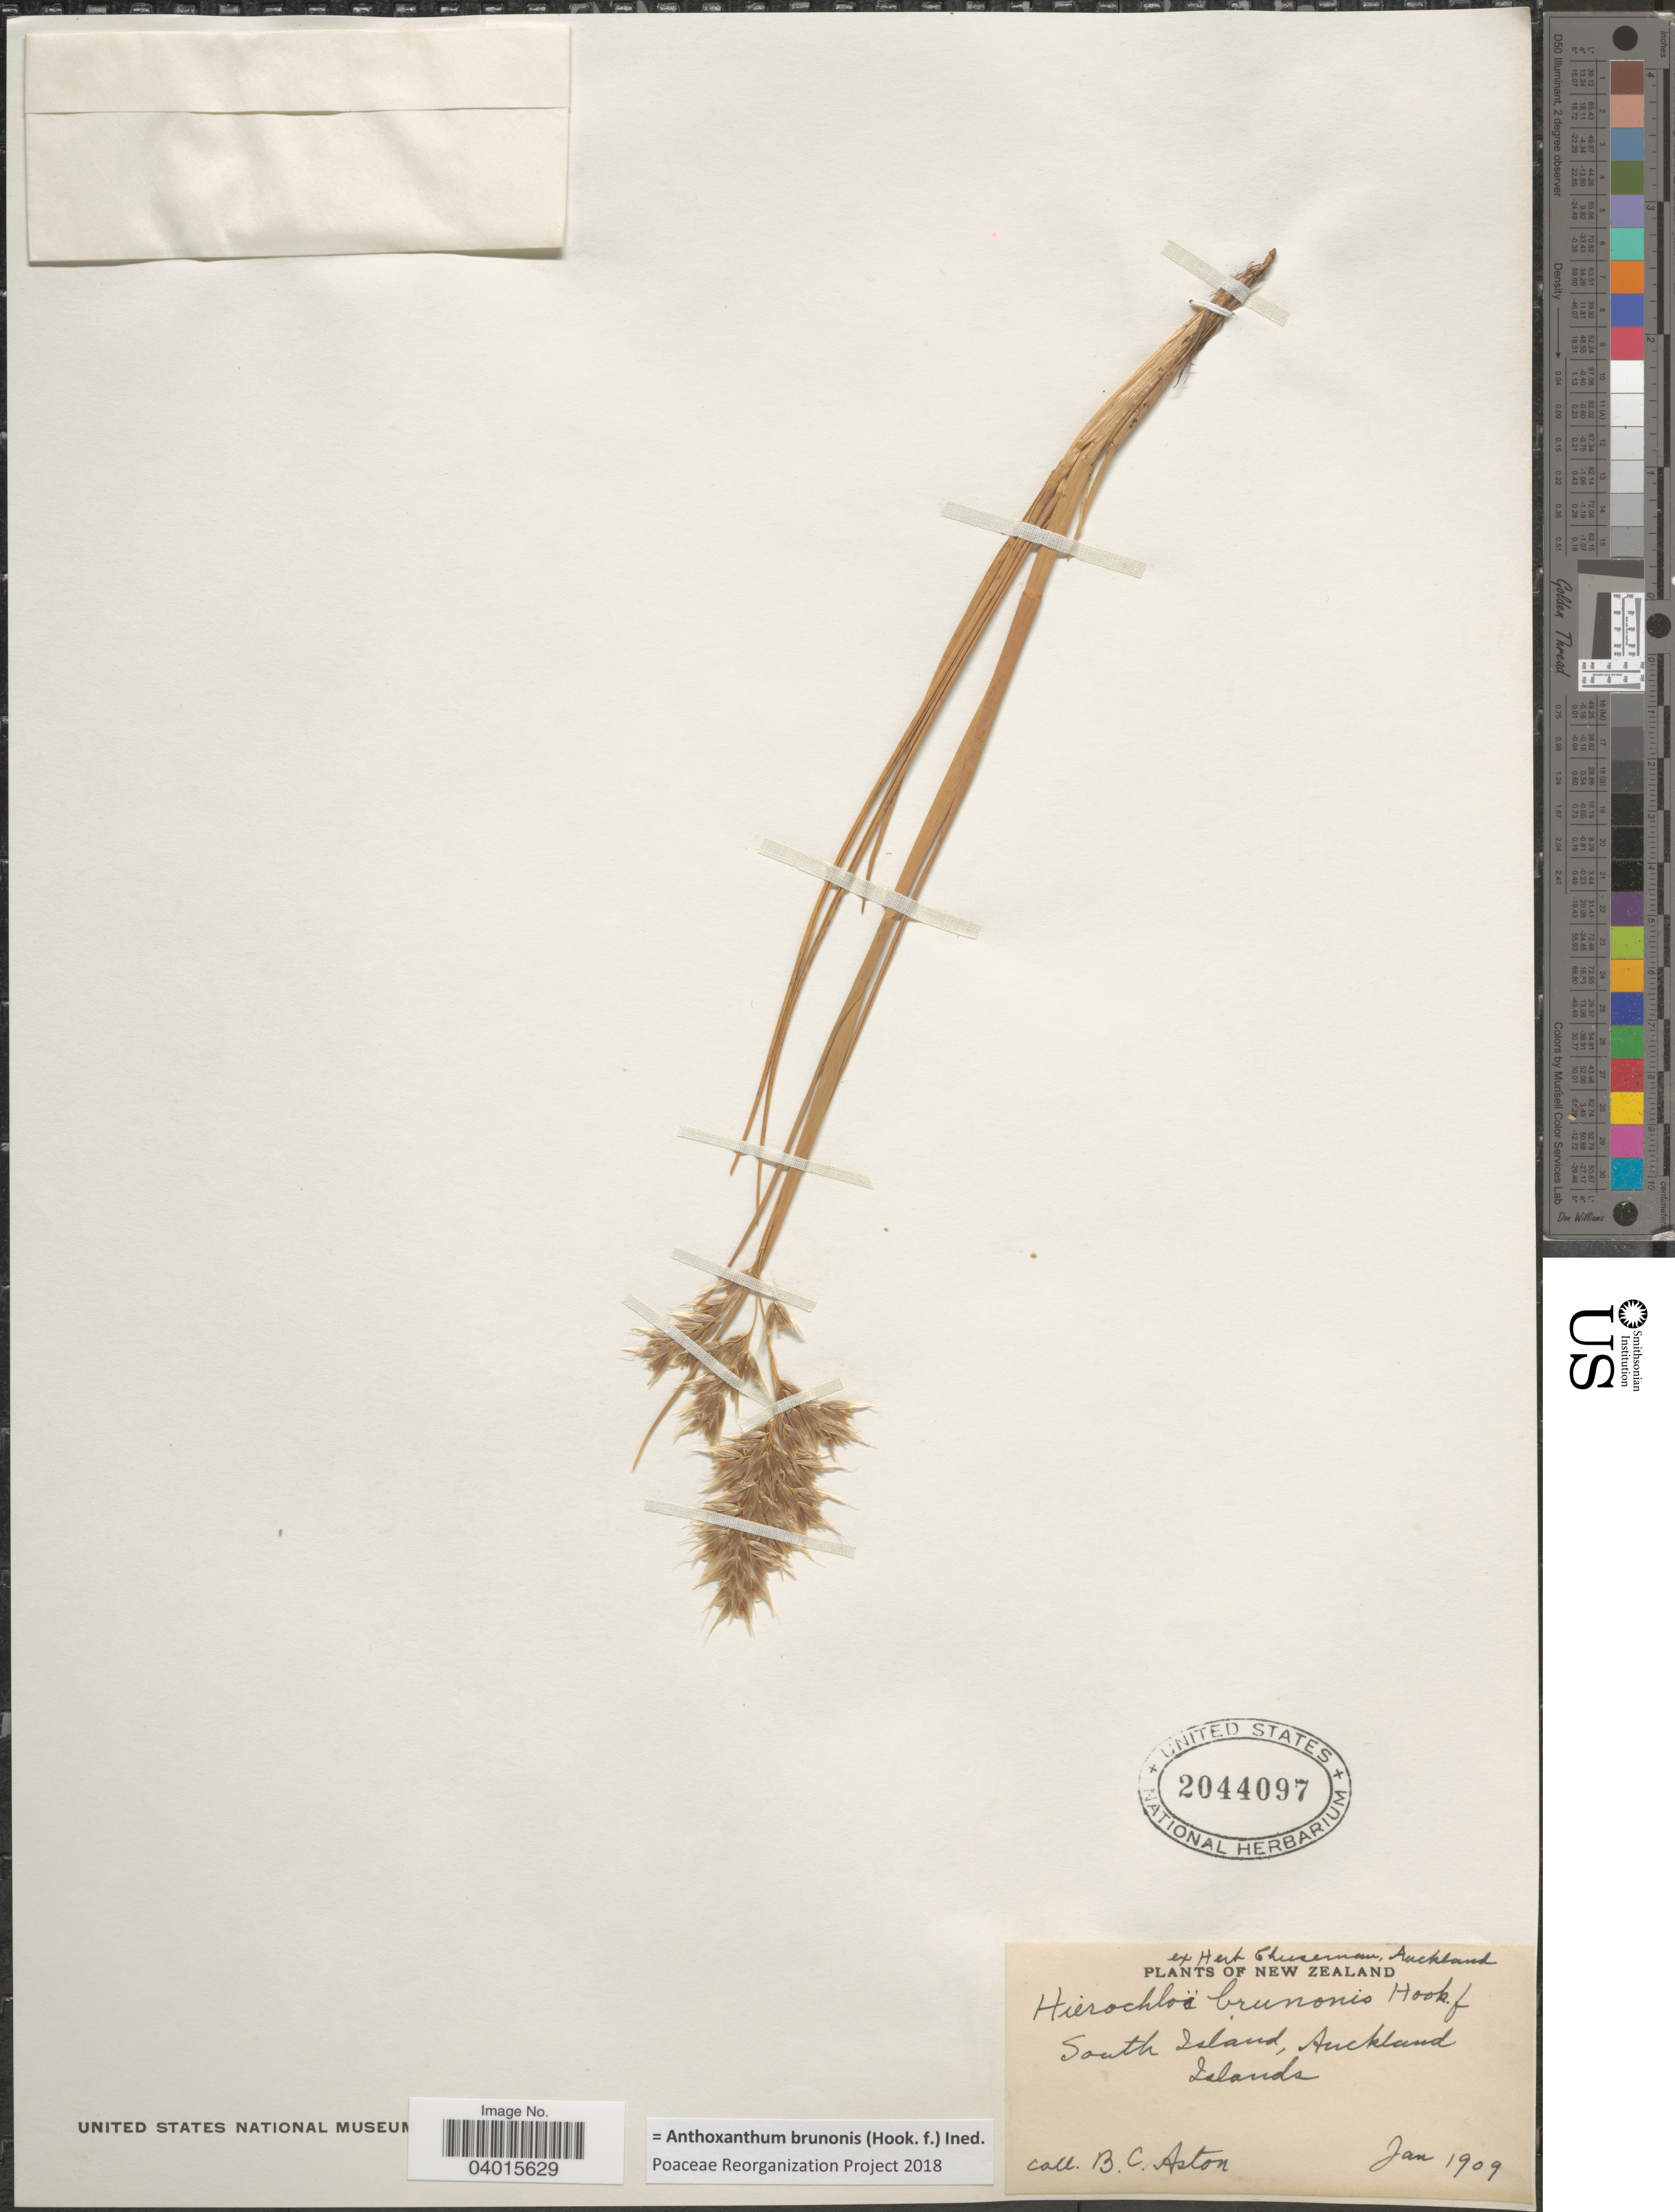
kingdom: Plantae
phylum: Tracheophyta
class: Liliopsida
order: Poales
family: Poaceae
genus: Anthoxanthum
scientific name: Anthoxanthum brunonis (Hook. f.) ined.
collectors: B. Aston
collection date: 1909-01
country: New Zealand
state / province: Auckland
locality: South Island, Auckland Islands.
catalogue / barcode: US 2044097